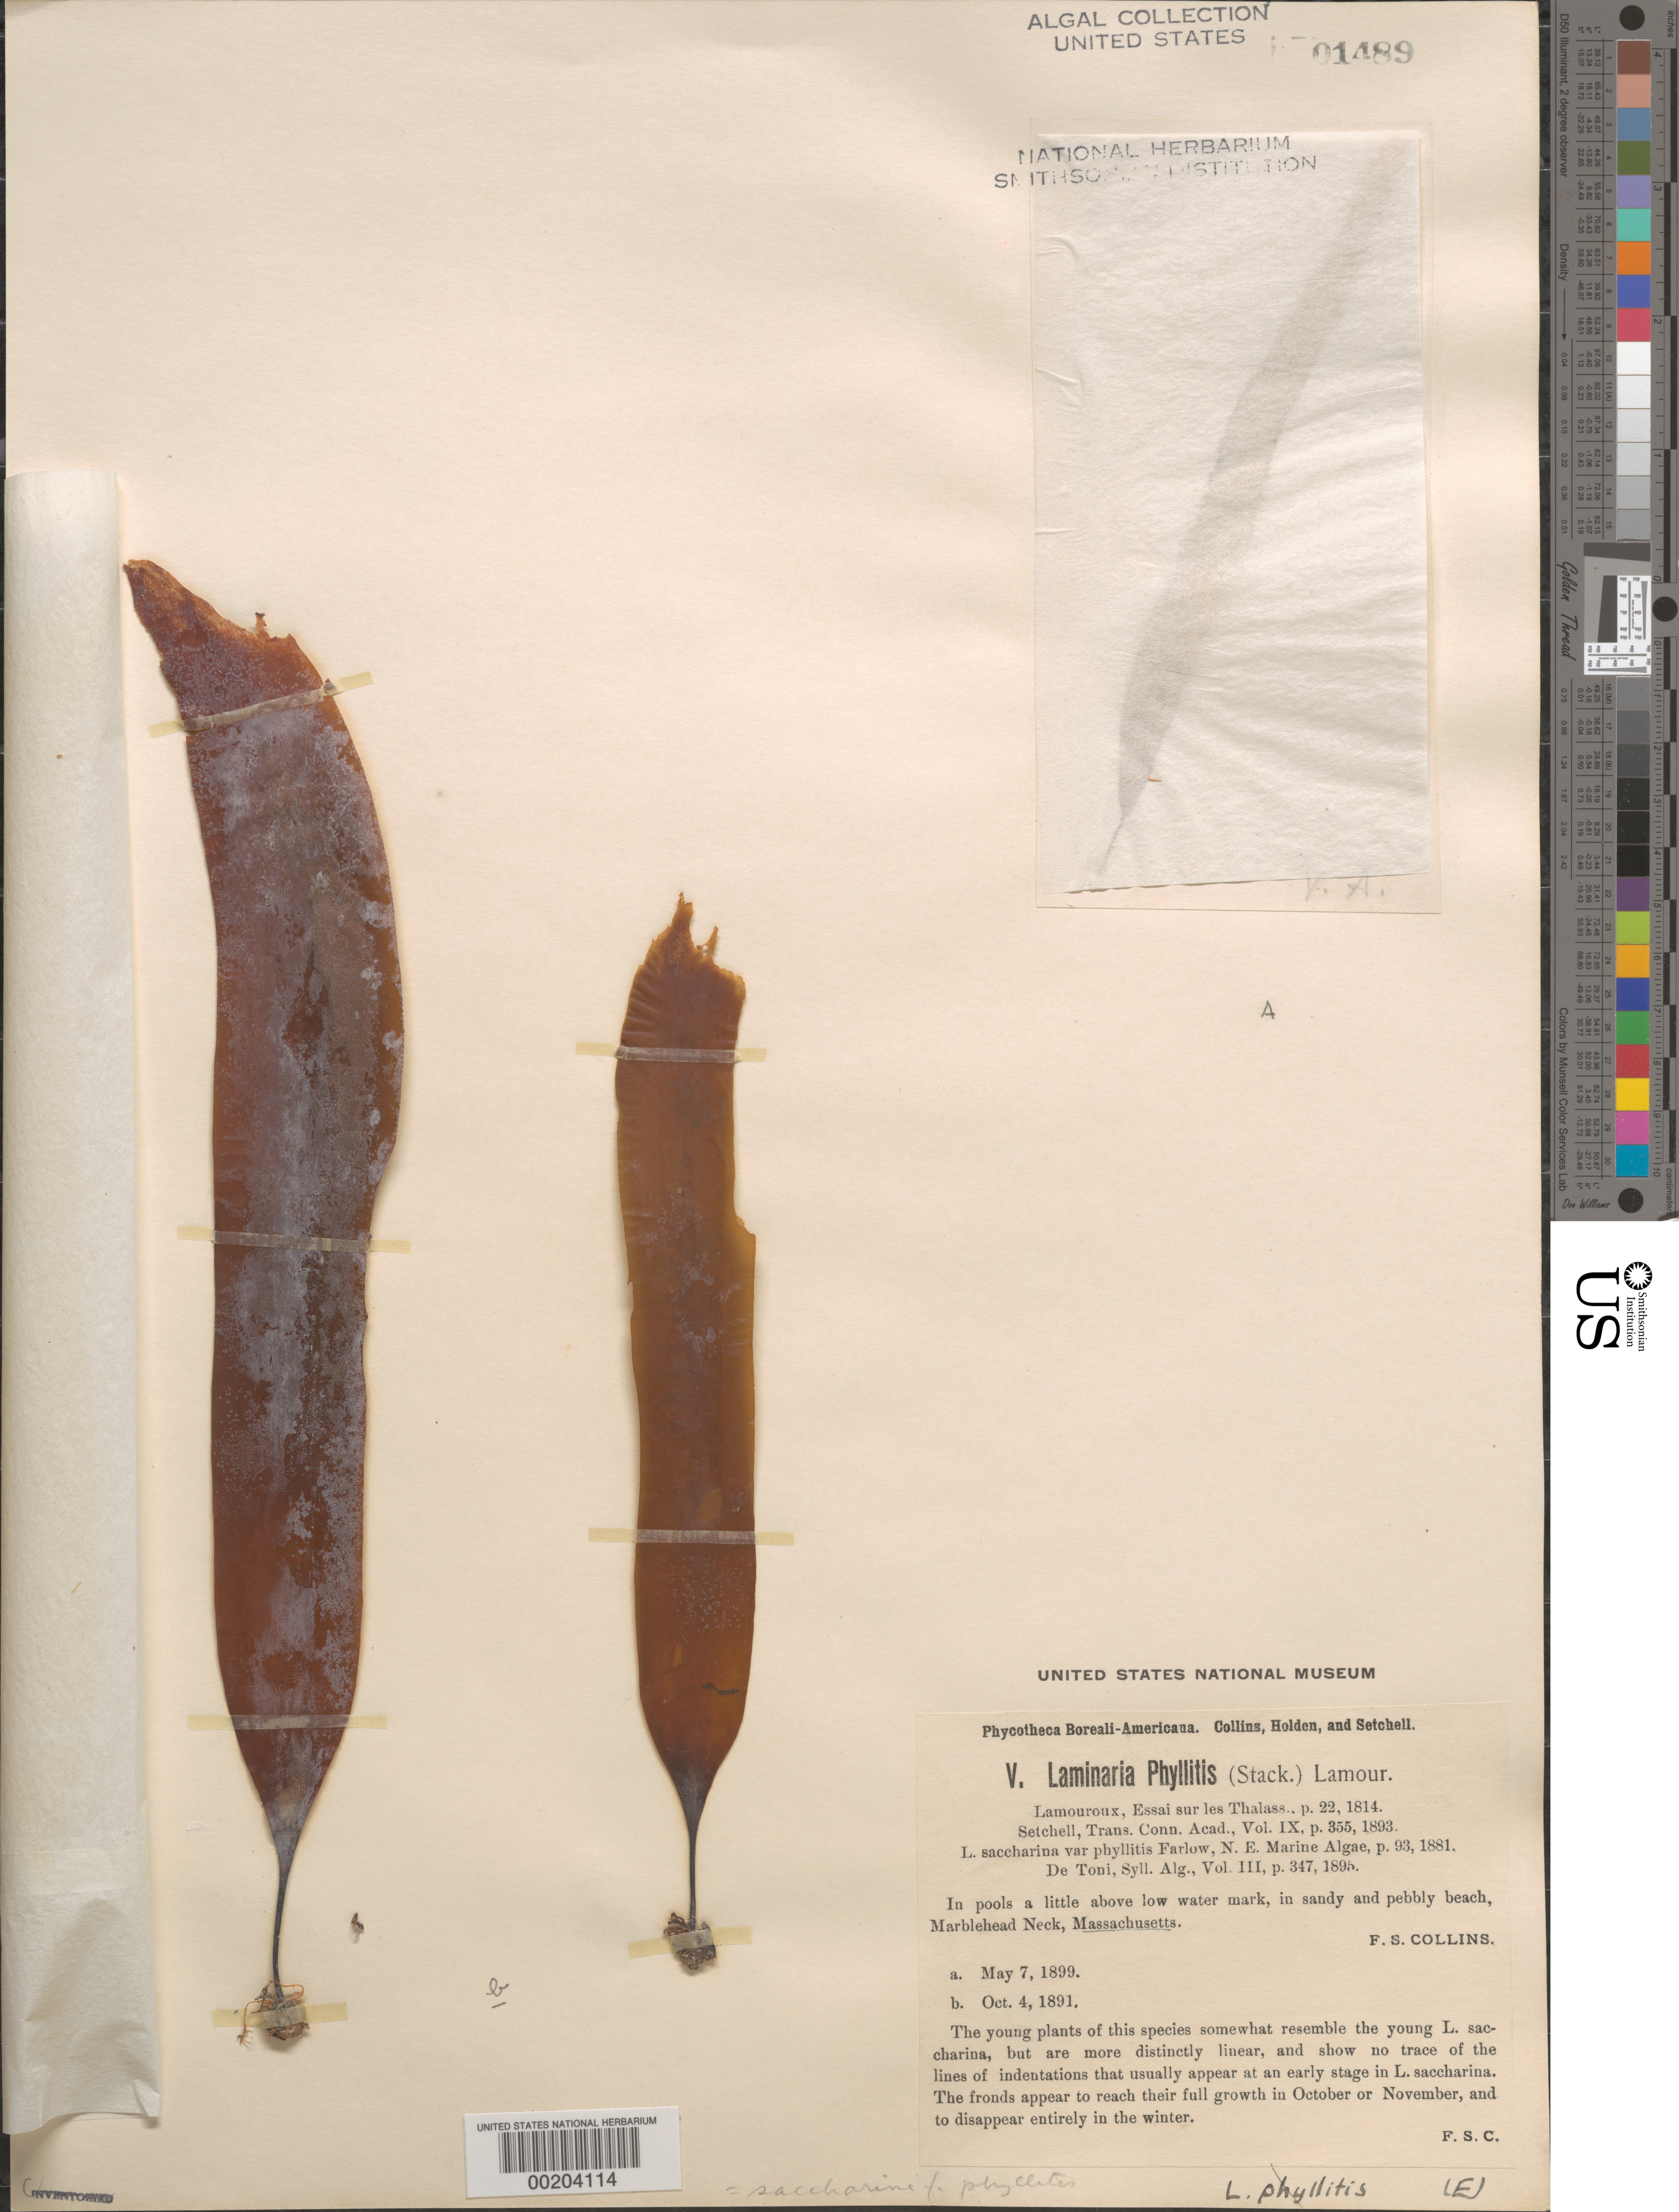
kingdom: Chromista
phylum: Ochrophyta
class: Phaeophyceae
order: Laminariales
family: Laminariaceae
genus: Saccharina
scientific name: Saccharina latissima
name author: C.E. Lane et al.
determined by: Algae name updating Project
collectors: F. Collins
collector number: PB-A Va & PB-A Vb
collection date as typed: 07 May 1899 AND 04 Oct 1891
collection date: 1891-10-04,1899-05-07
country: United States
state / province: Massachusetts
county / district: Essex County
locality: Marblehead Neck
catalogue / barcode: US 1489